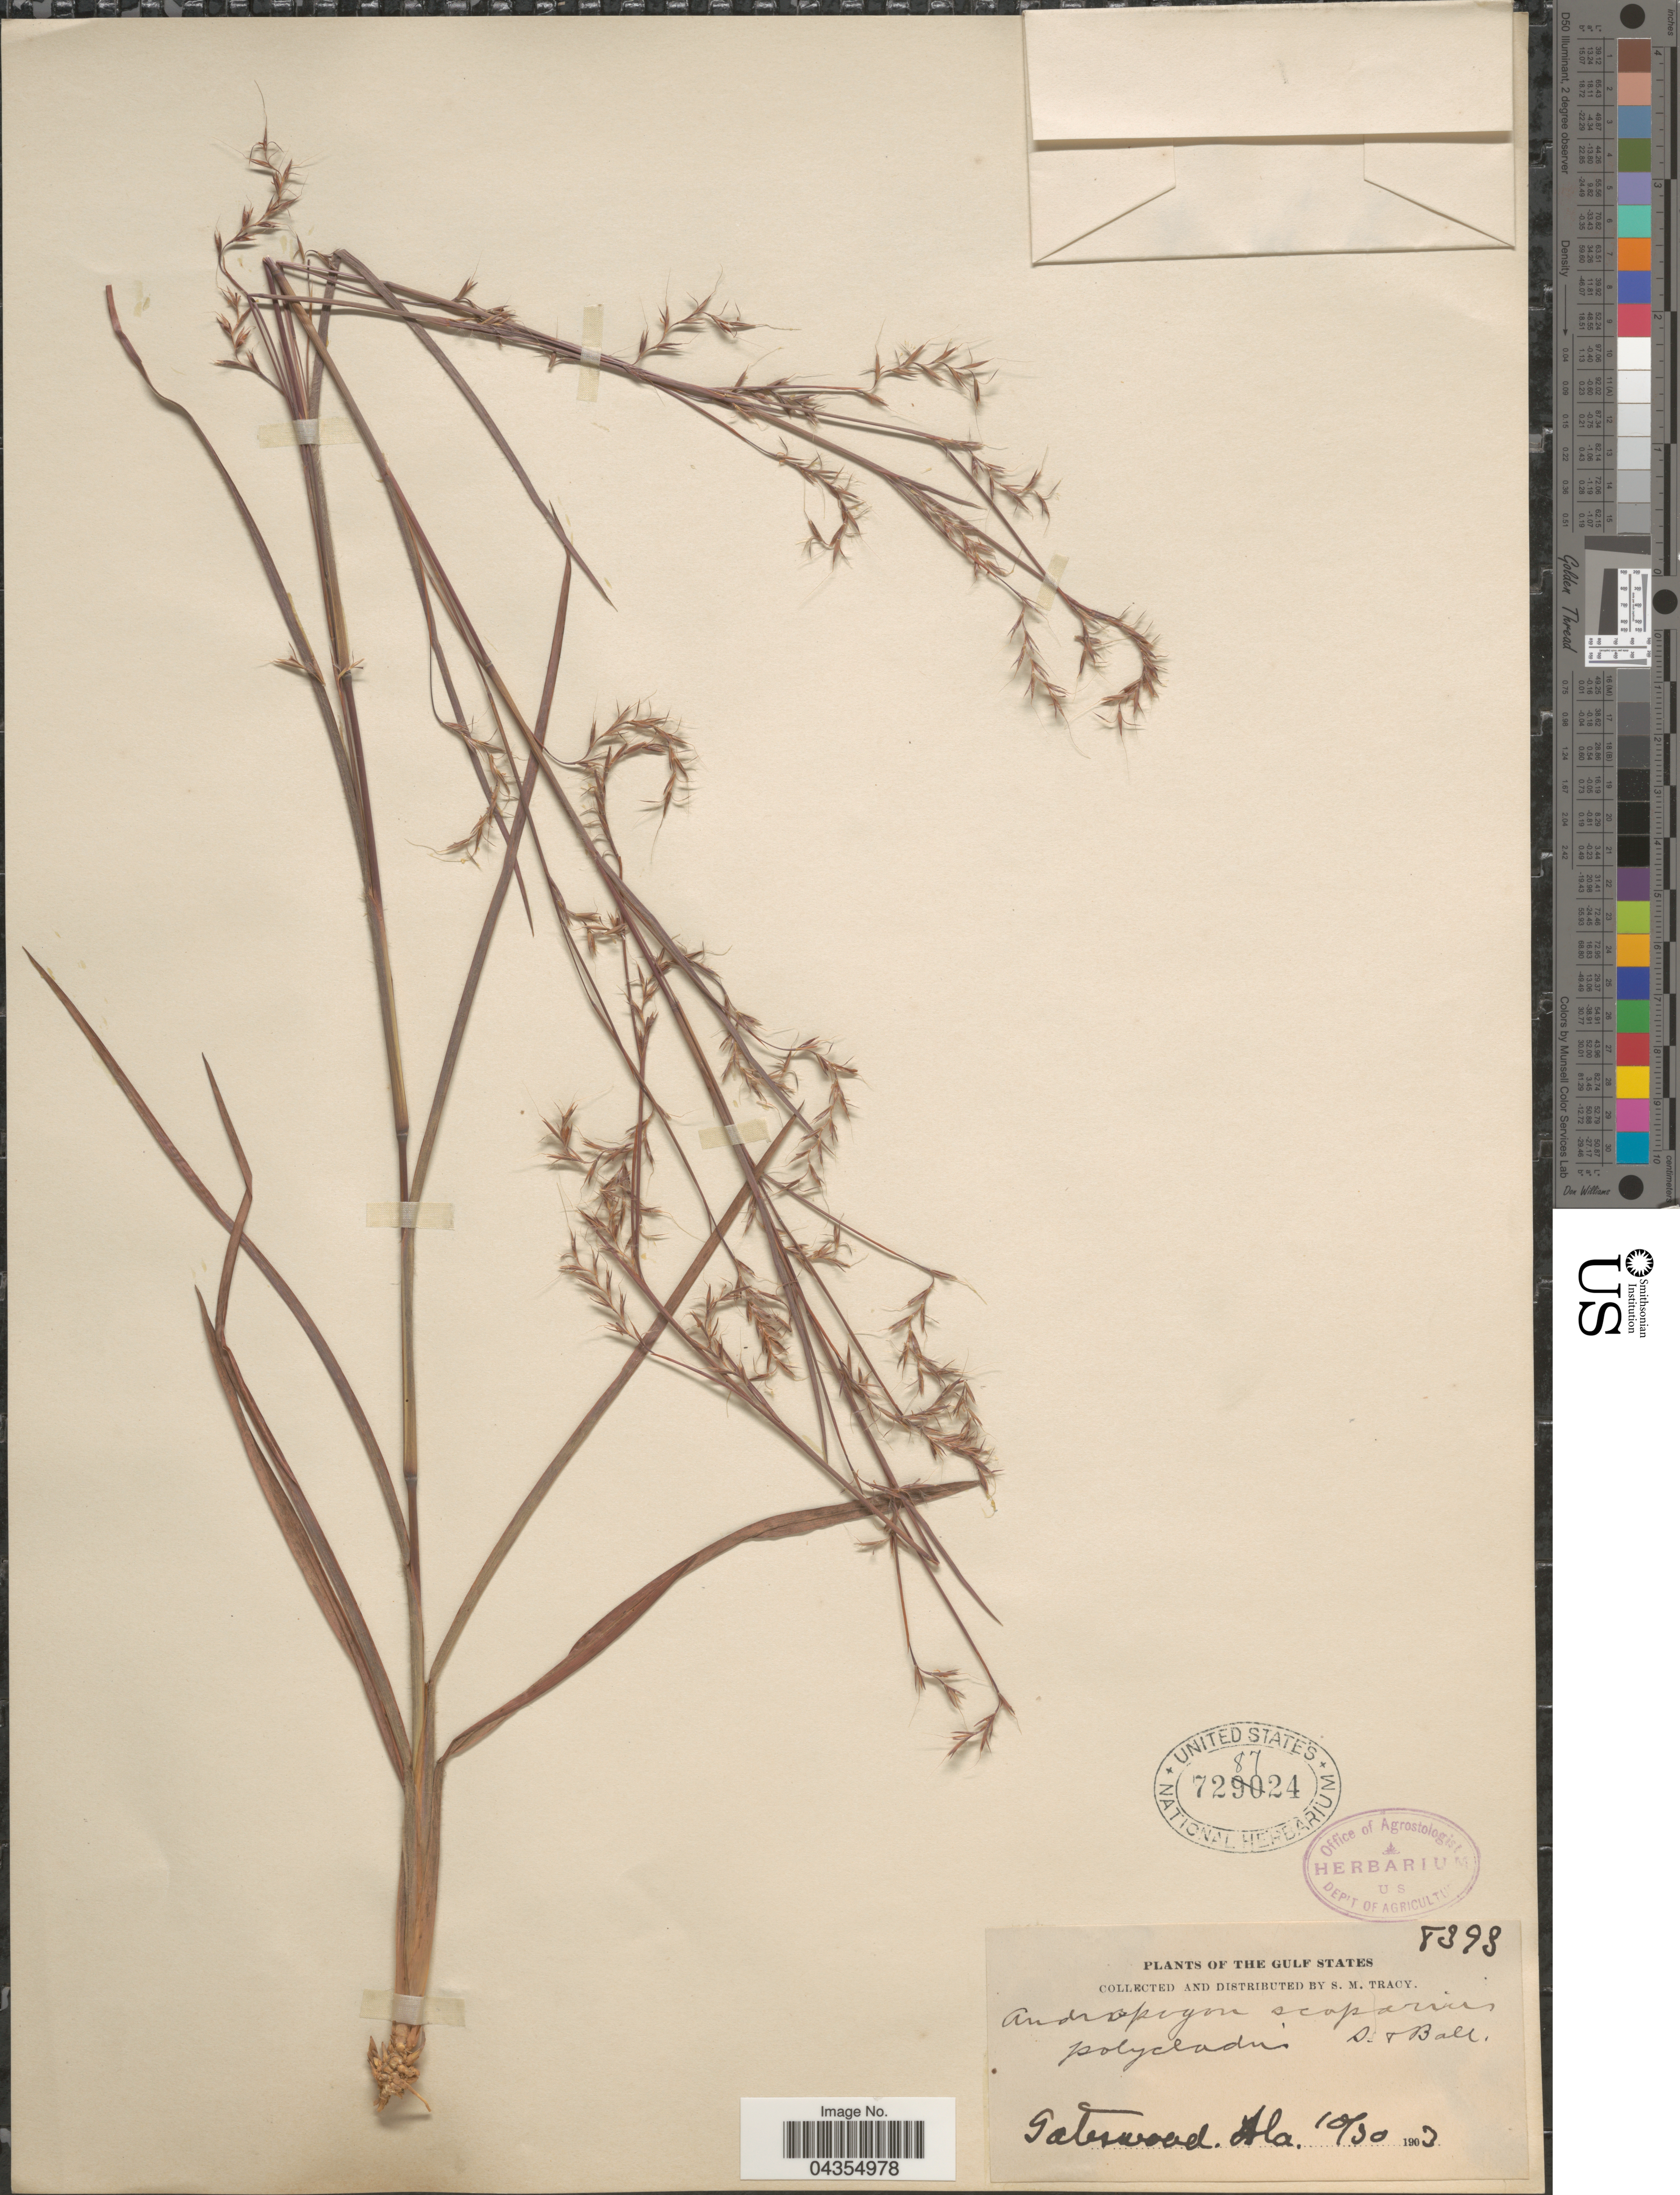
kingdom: Plantae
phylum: Tracheophyta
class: Liliopsida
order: Poales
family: Poaceae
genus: Schizachyrium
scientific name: Schizachyrium sanguineum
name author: (Retz.) Alston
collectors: S. M. Tracy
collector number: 8393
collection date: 1903-10-30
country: United States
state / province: Alabama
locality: The Gulf States. Gateswood.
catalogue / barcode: US 728724